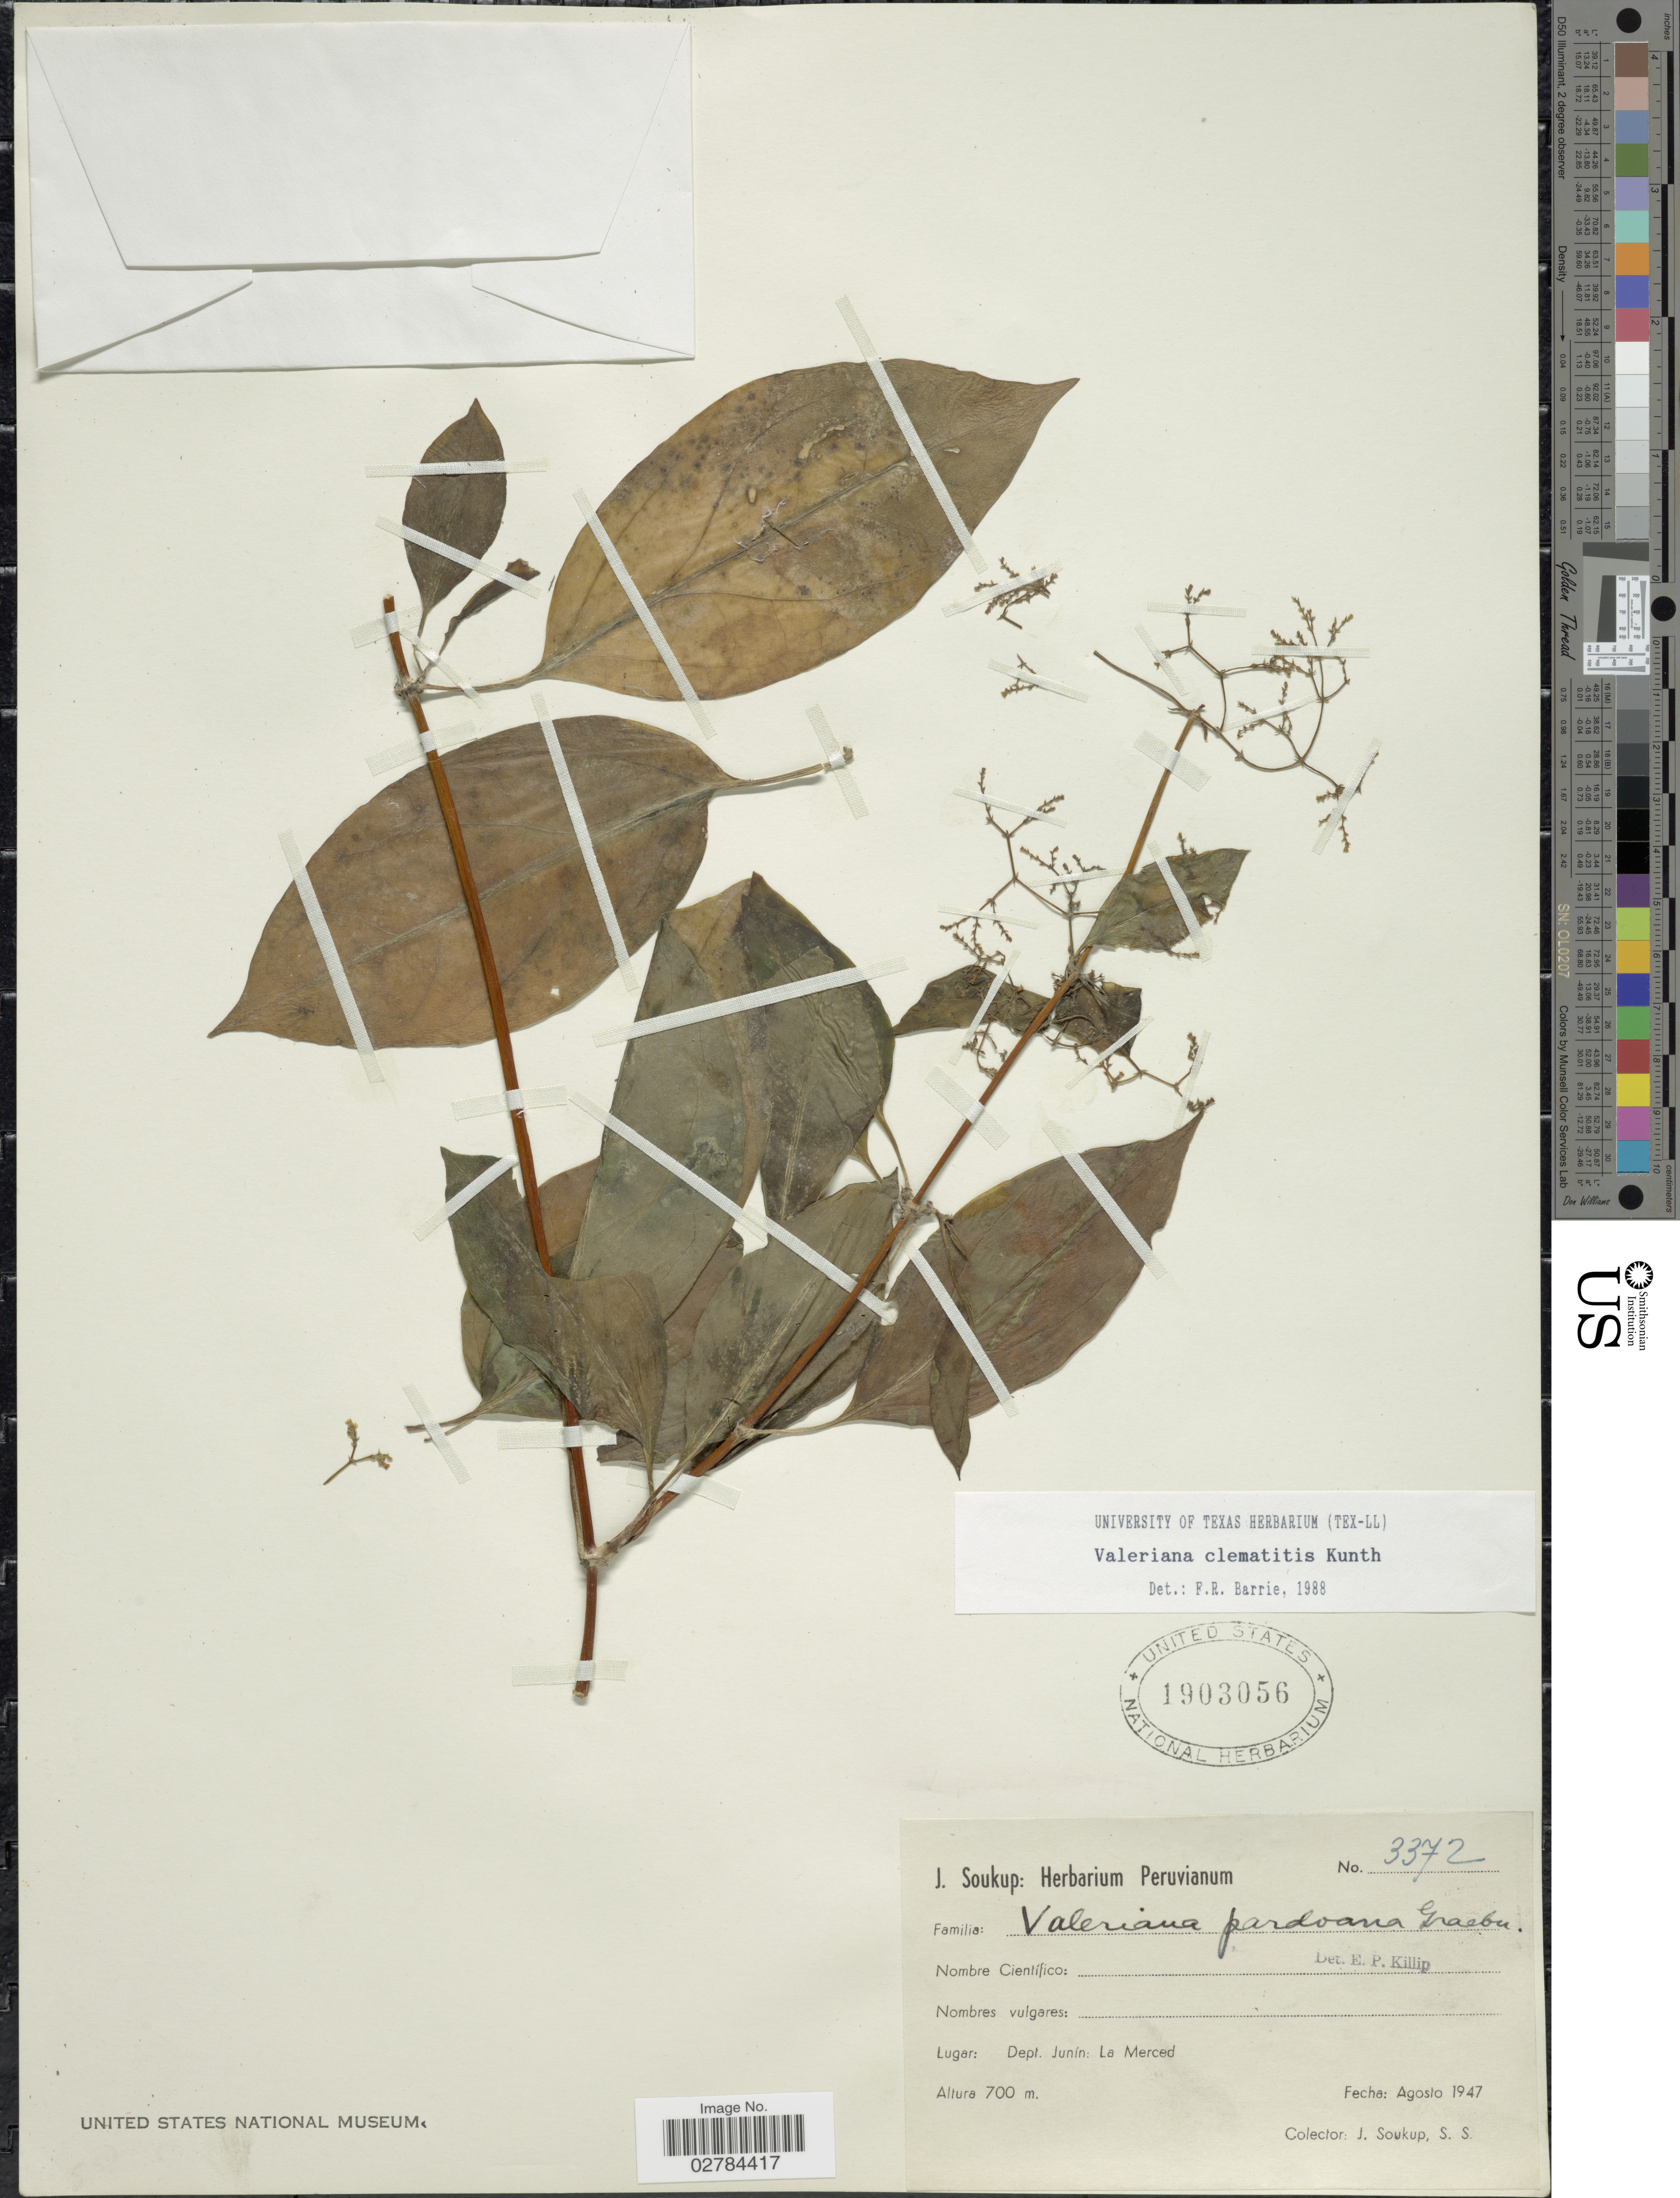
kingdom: Plantae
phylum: Tracheophyta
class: Magnoliopsida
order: Dipsacales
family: Caprifoliaceae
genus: Valeriana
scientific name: Valeriana clematitis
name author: Kunth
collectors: J. Soukup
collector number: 3372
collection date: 1947-08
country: Peru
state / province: Junín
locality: Dept. Junín: La Merced.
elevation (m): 700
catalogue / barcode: US 1903056